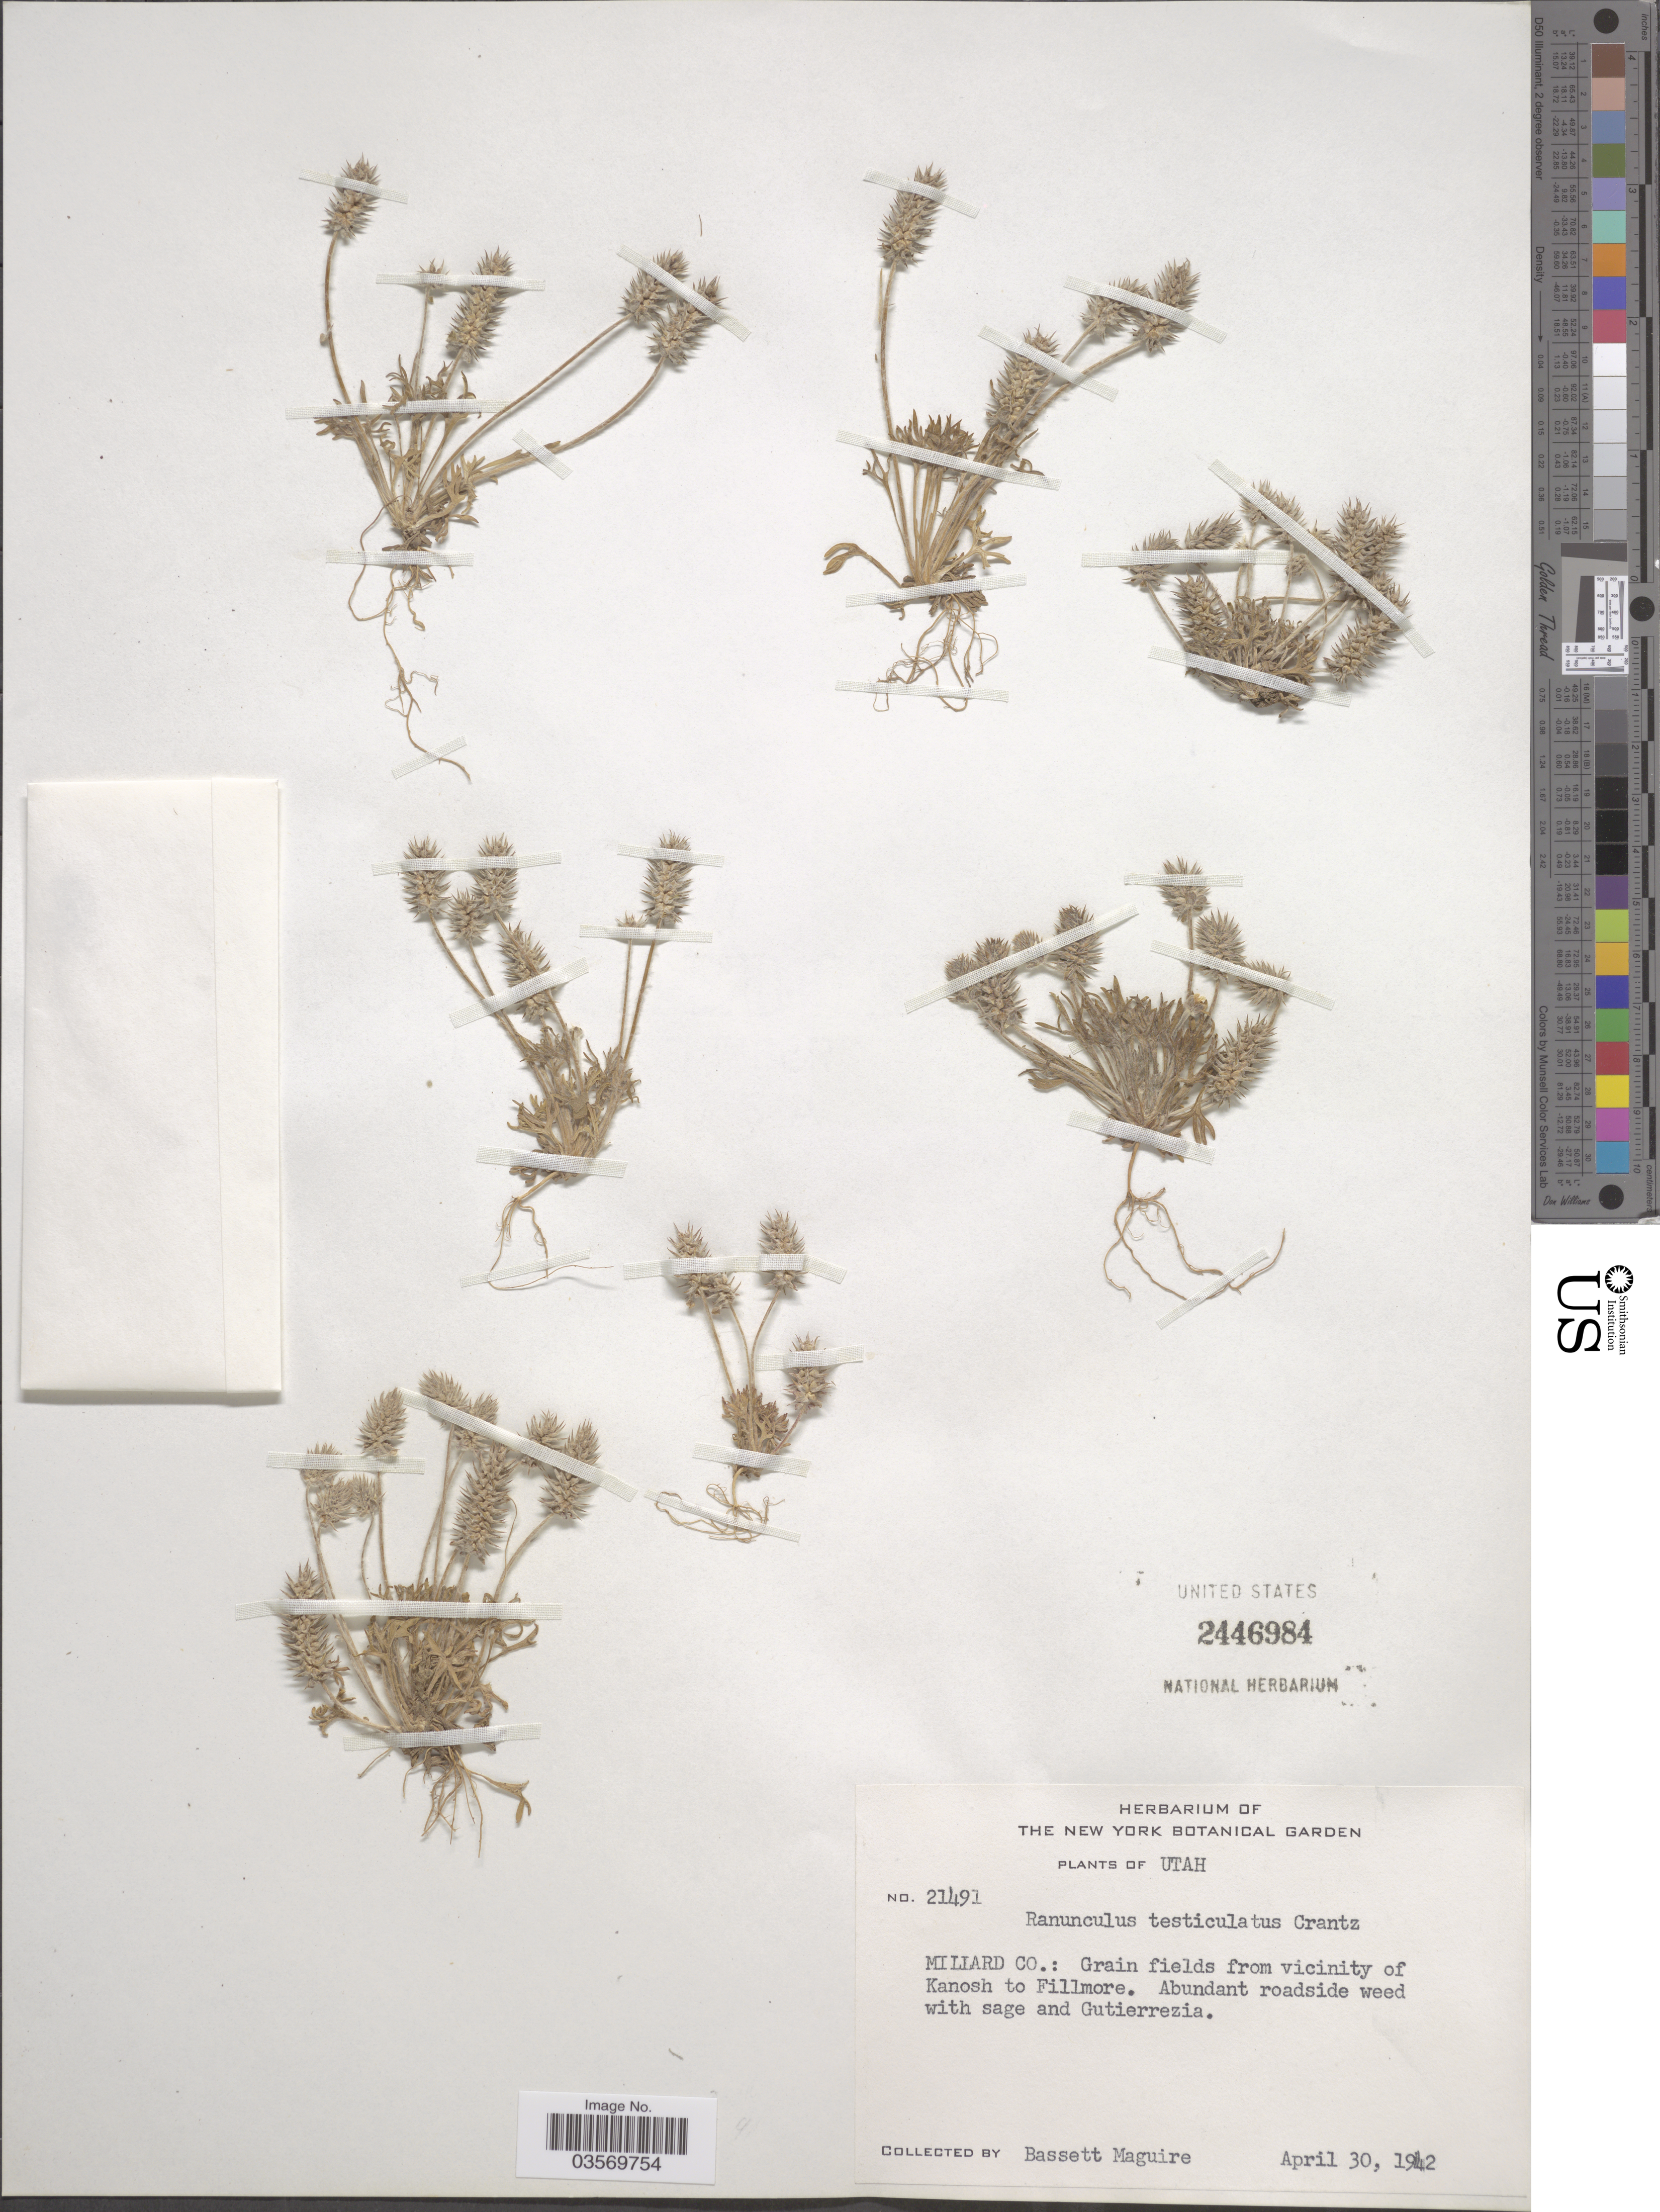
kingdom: Plantae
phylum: Tracheophyta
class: Magnoliopsida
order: Ranunculales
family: Ranunculaceae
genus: Ranunculus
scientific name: Ranunculus testiculatus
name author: Crantz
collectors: B. Maguire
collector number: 21491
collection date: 1942-04-30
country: United States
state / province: Utah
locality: Millard Co.: Grain fields from vicinity of Kanosh to Fillmore.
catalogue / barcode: US 2446984